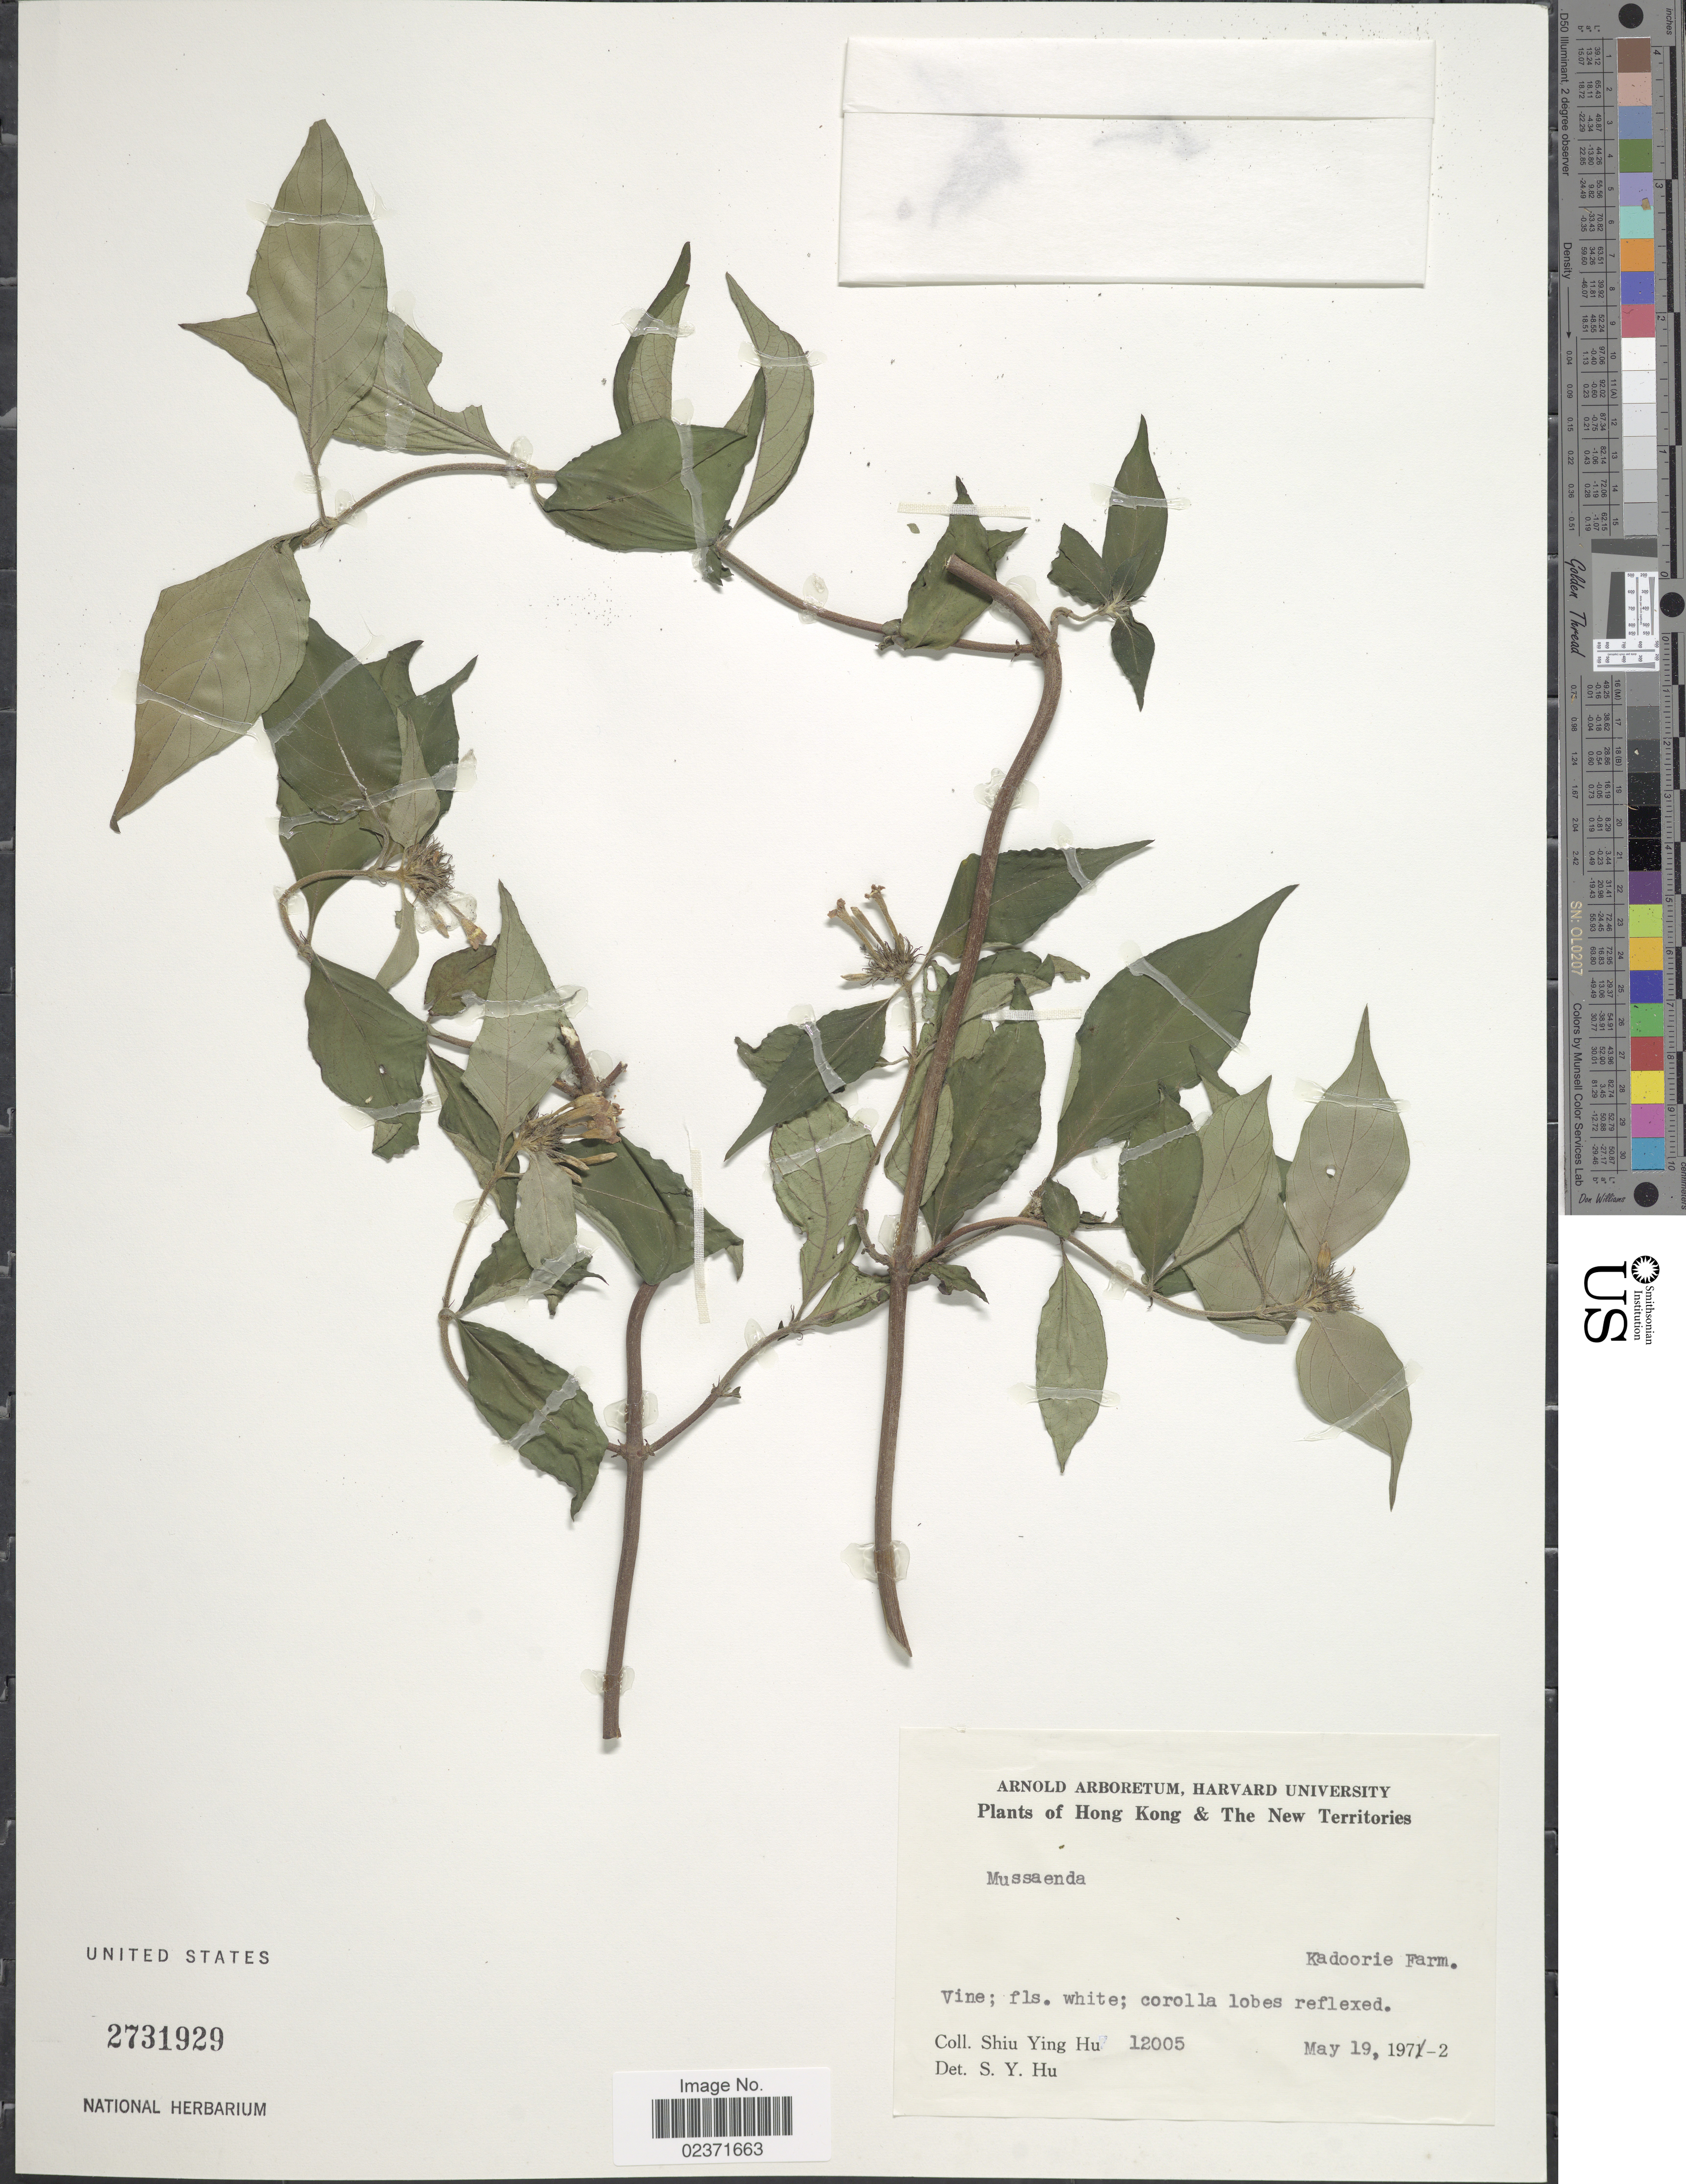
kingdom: Plantae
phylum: Tracheophyta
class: Magnoliopsida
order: Gentianales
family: Rubiaceae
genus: Mussaenda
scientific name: Mussaenda sp.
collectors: S. Y. Hu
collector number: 12005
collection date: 1972-05-19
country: China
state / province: Hong Kong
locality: Hong Kong & The New Territories. Kadoorie Farm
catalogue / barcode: US 2731929